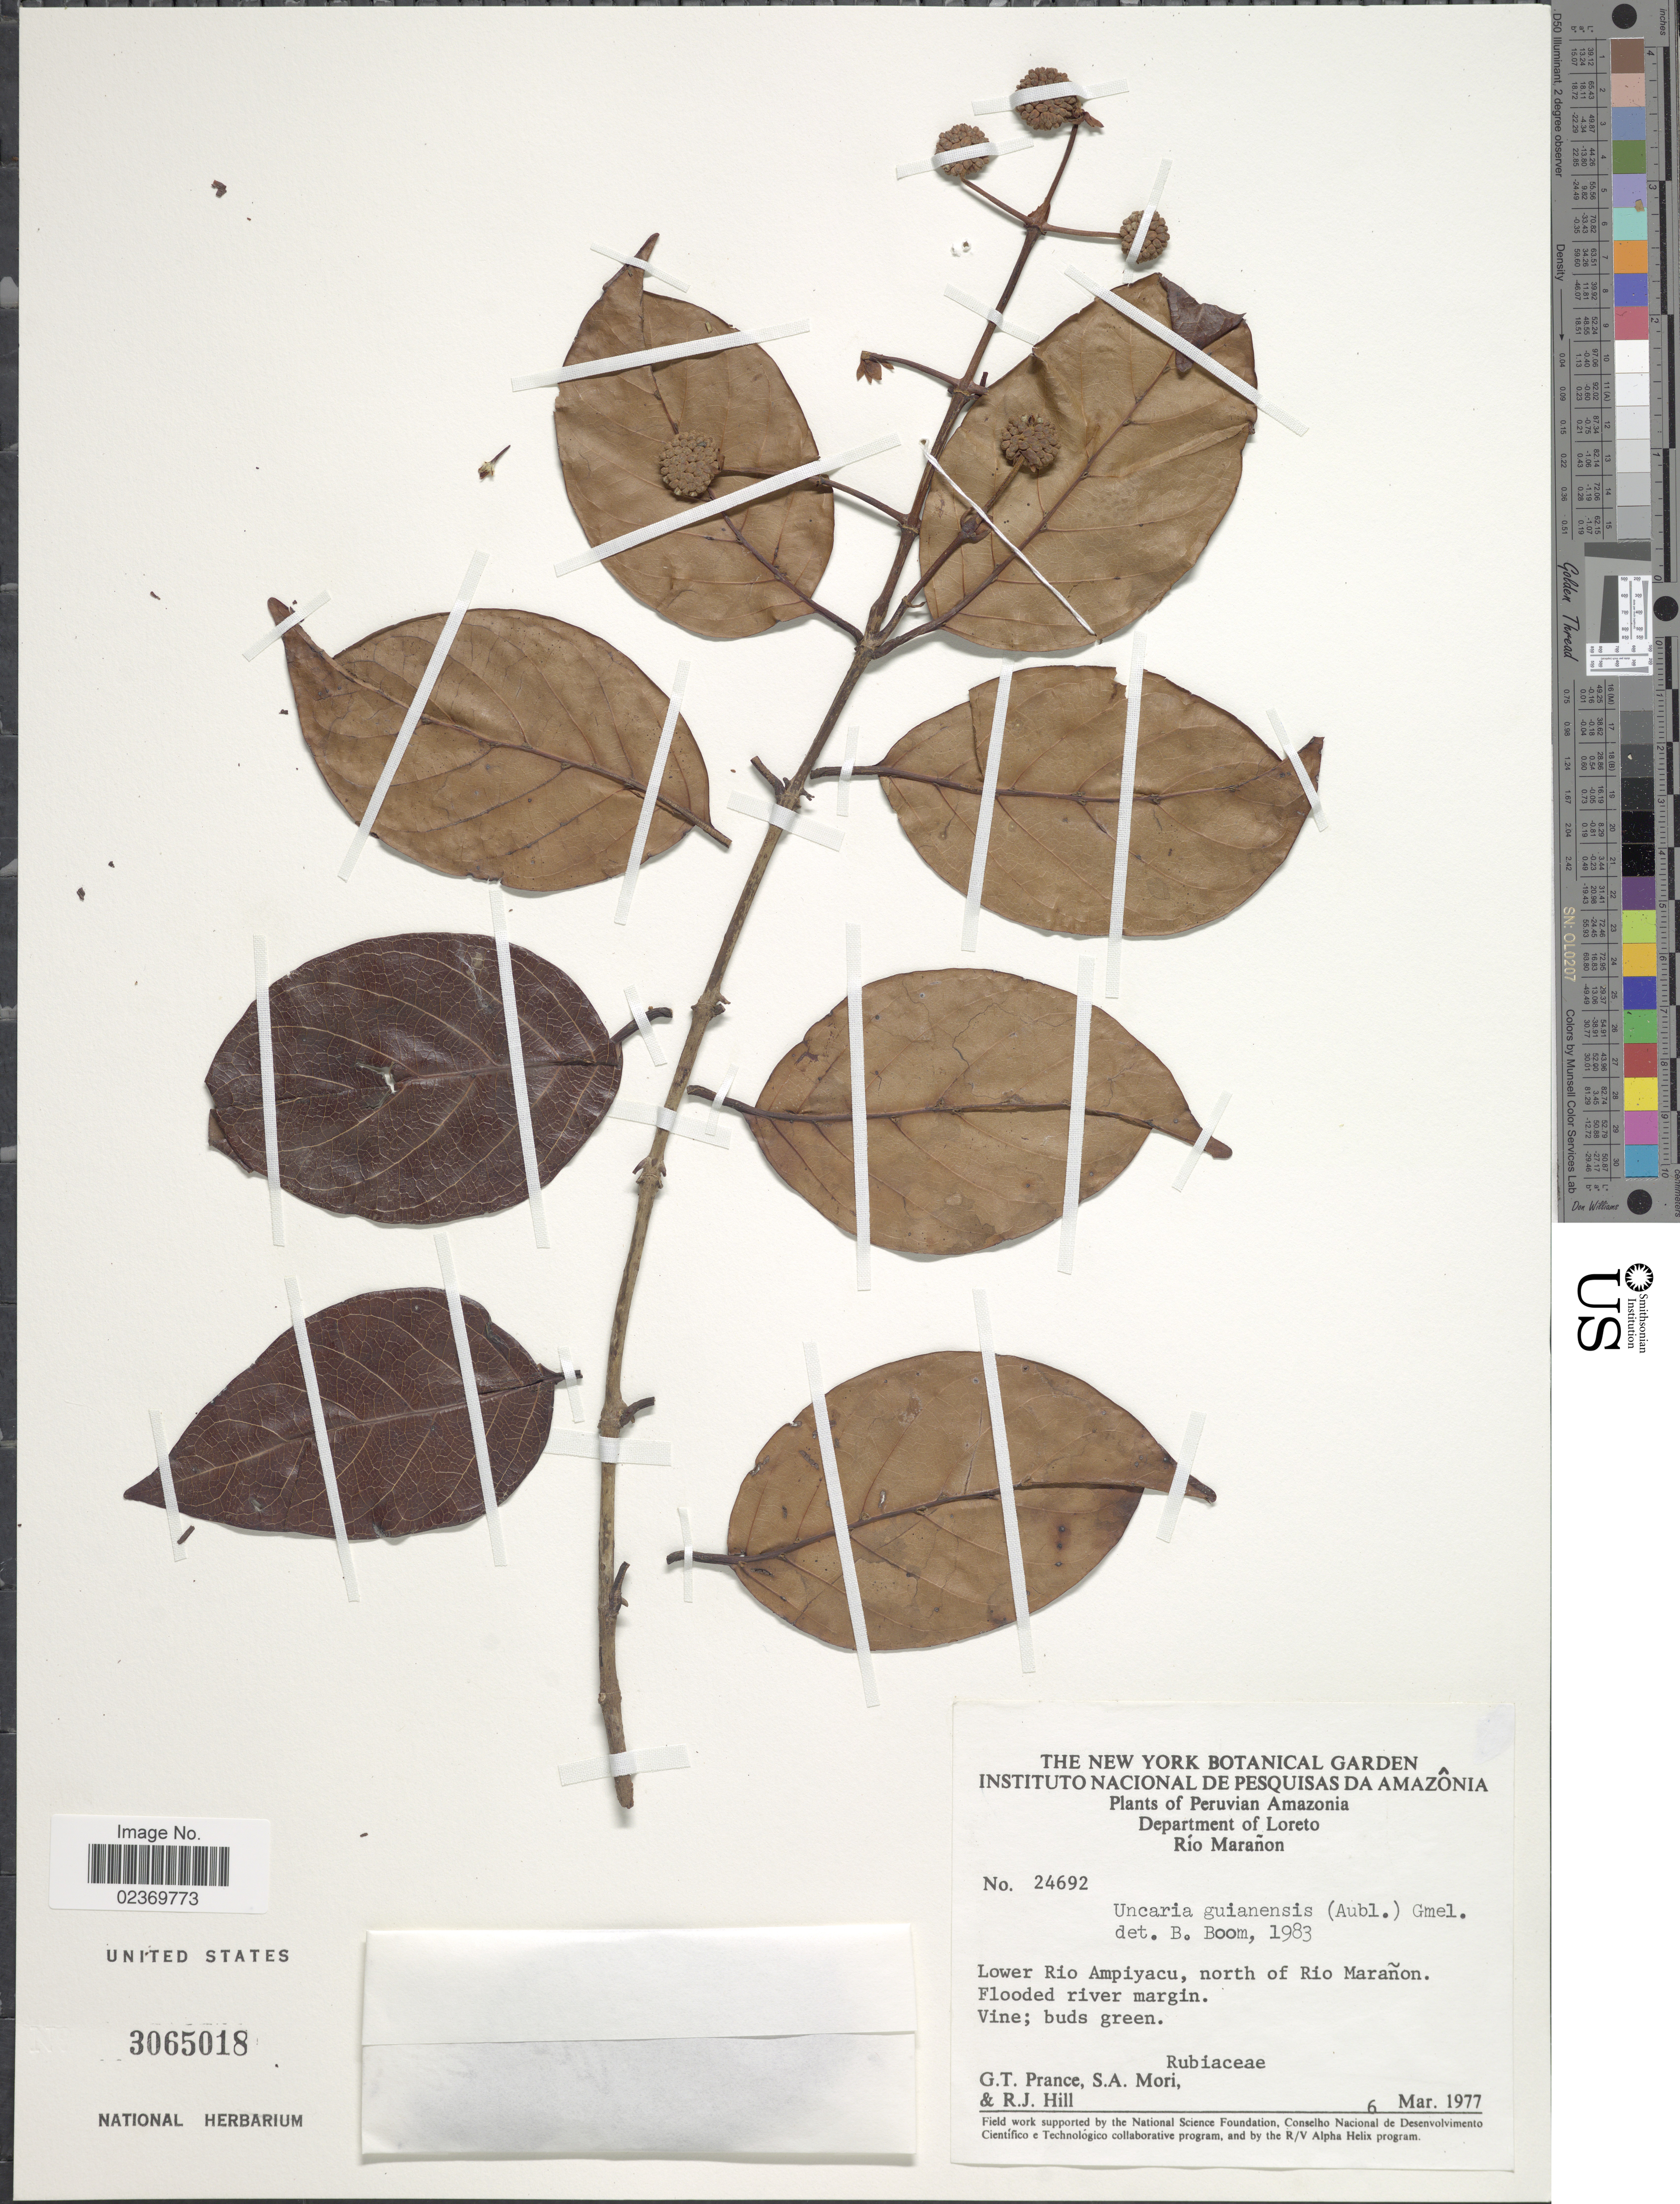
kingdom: Plantae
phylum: Tracheophyta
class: Magnoliopsida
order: Gentianales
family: Rubiaceae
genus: Uncaria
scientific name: Uncaria guianensis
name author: (Aubl.) J.F. Gmel.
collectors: G. T. Prance, S. Mori & R. J. Hill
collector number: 24692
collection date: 1977-03-06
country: Peru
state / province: Loreto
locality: Peruvian Amazonia, Department of Loreto, Rio Maranon. Lower Rio Ampiyacu, north of Rio Maranon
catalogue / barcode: US 3065018